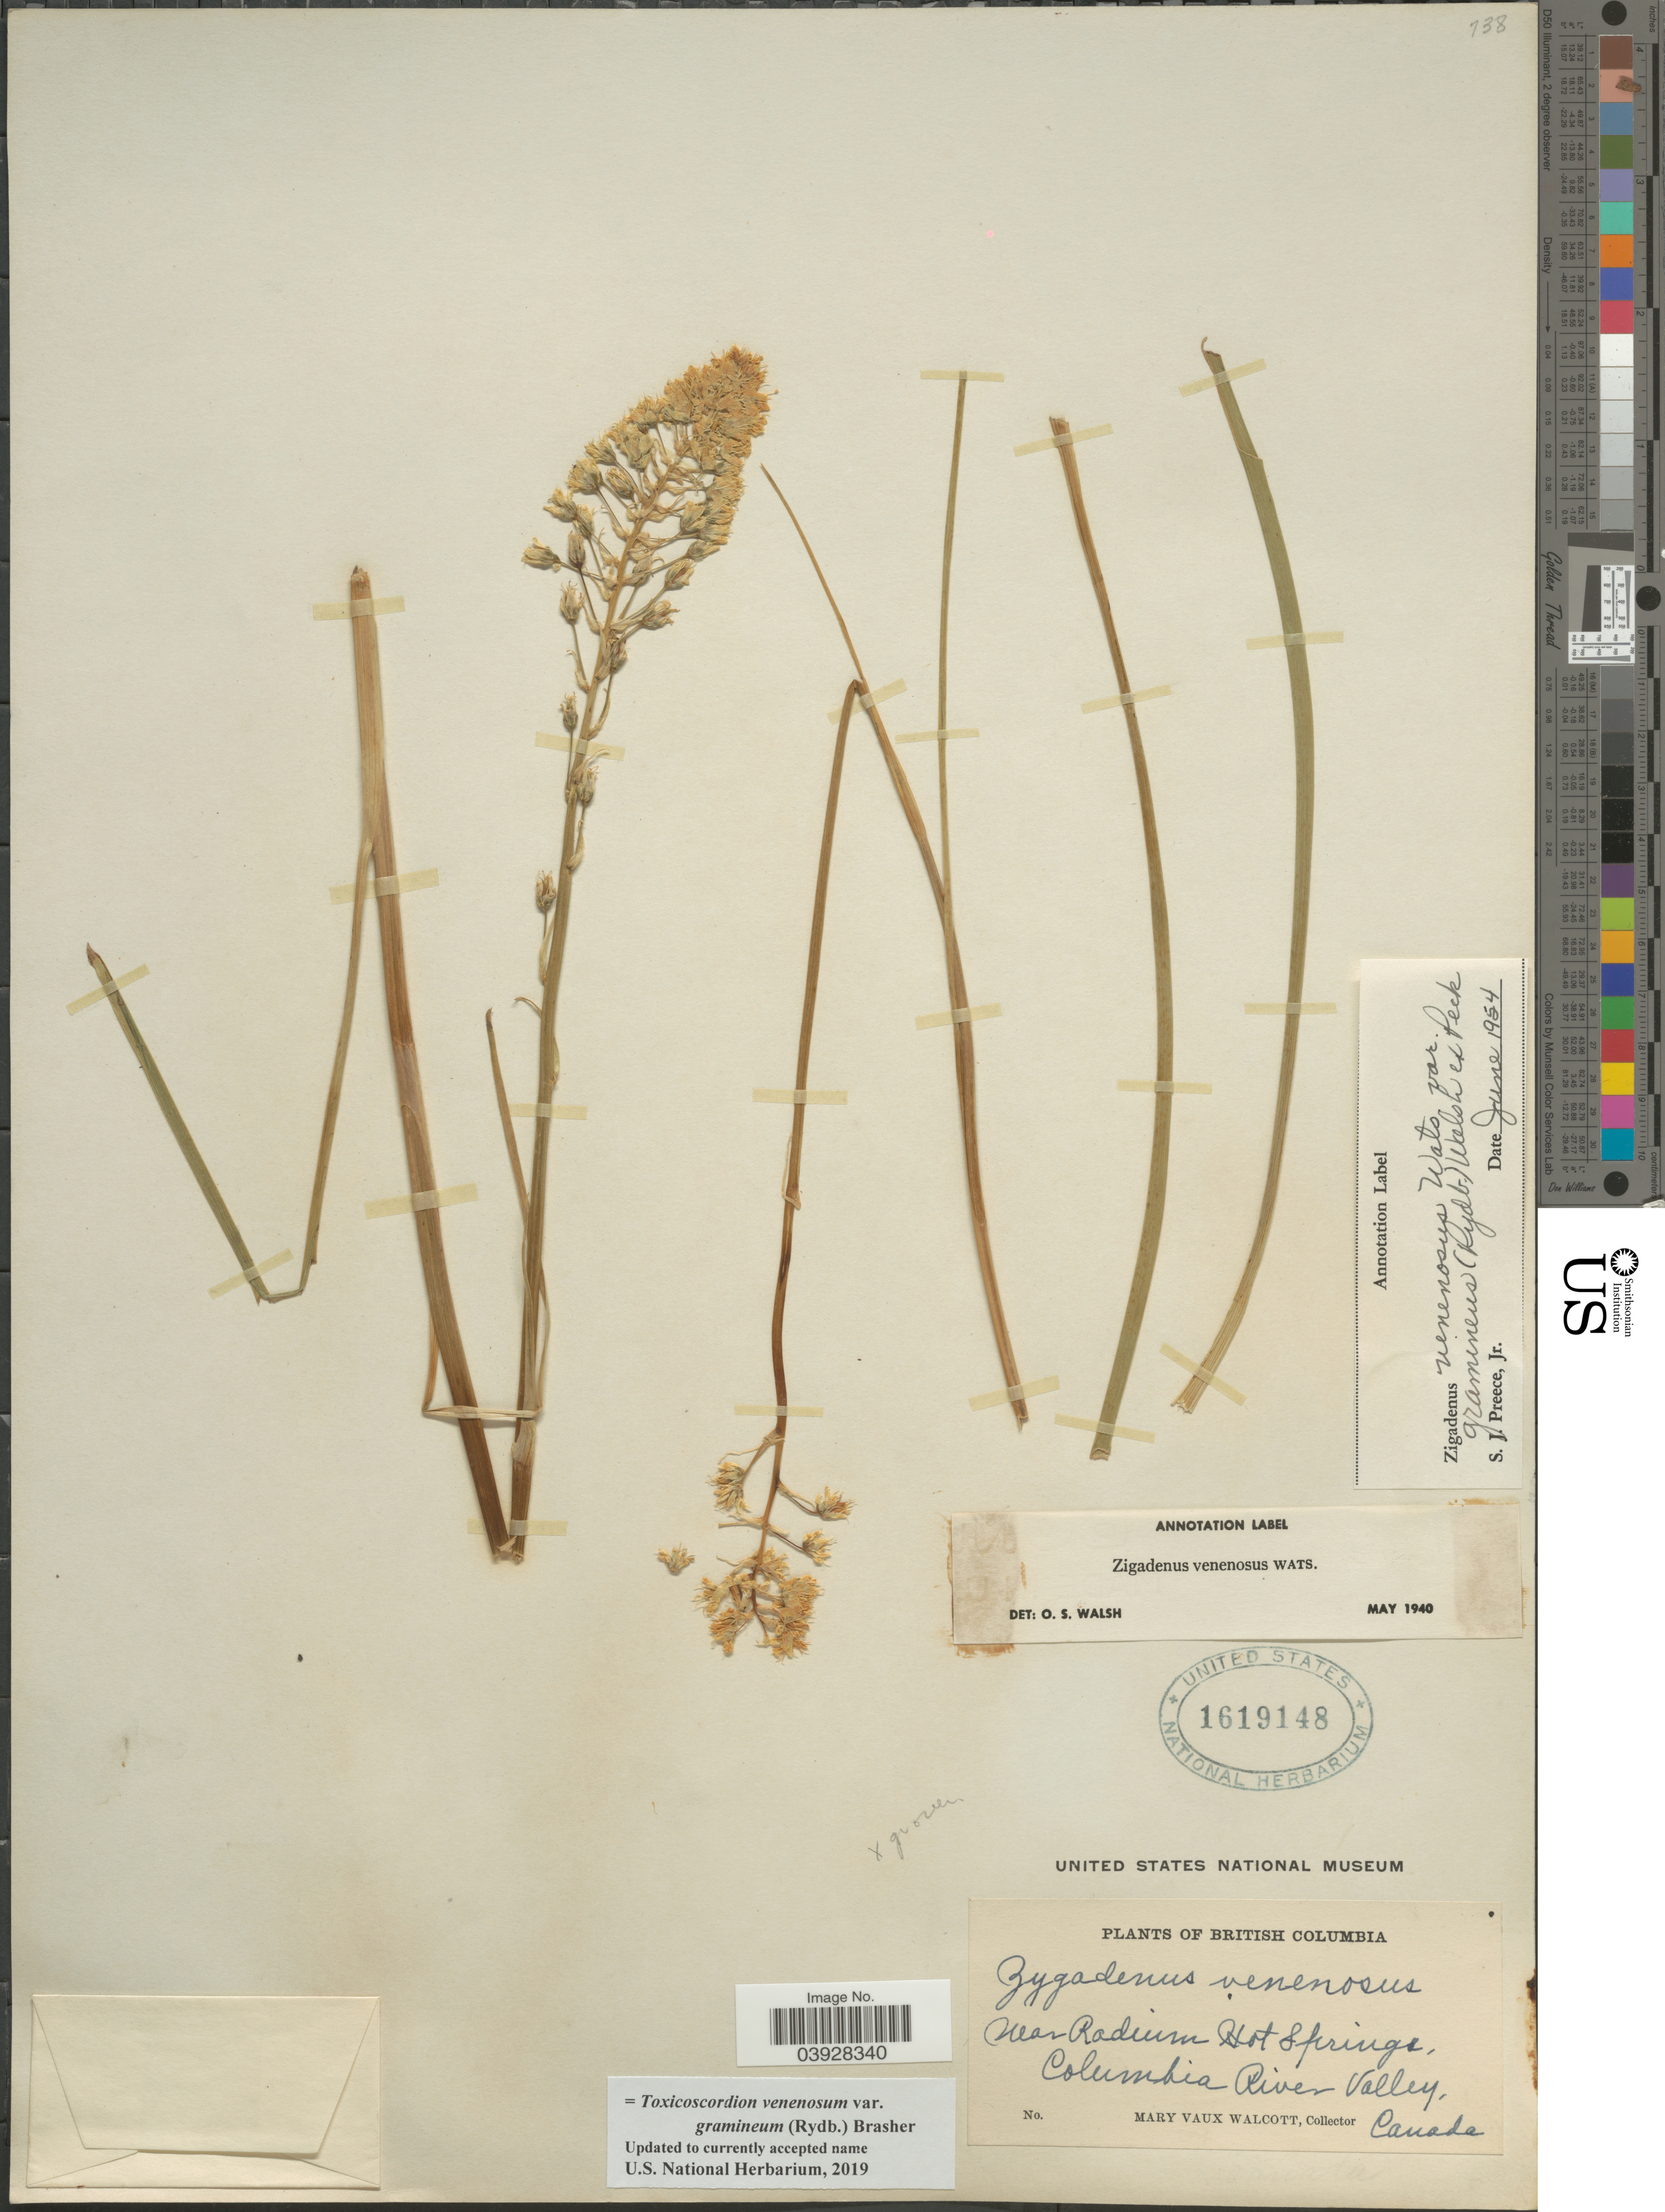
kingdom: Plantae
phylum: Tracheophyta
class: Liliopsida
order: Liliales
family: Melanthiaceae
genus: Toxicoscordion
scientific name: Toxicoscordion venenosum var. gramineum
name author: (Rydb.) Brasher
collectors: M. Walcott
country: Canada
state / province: British Columbia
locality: Near Radium Hot Springs, Columbia River Valley.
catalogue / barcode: US 1619148